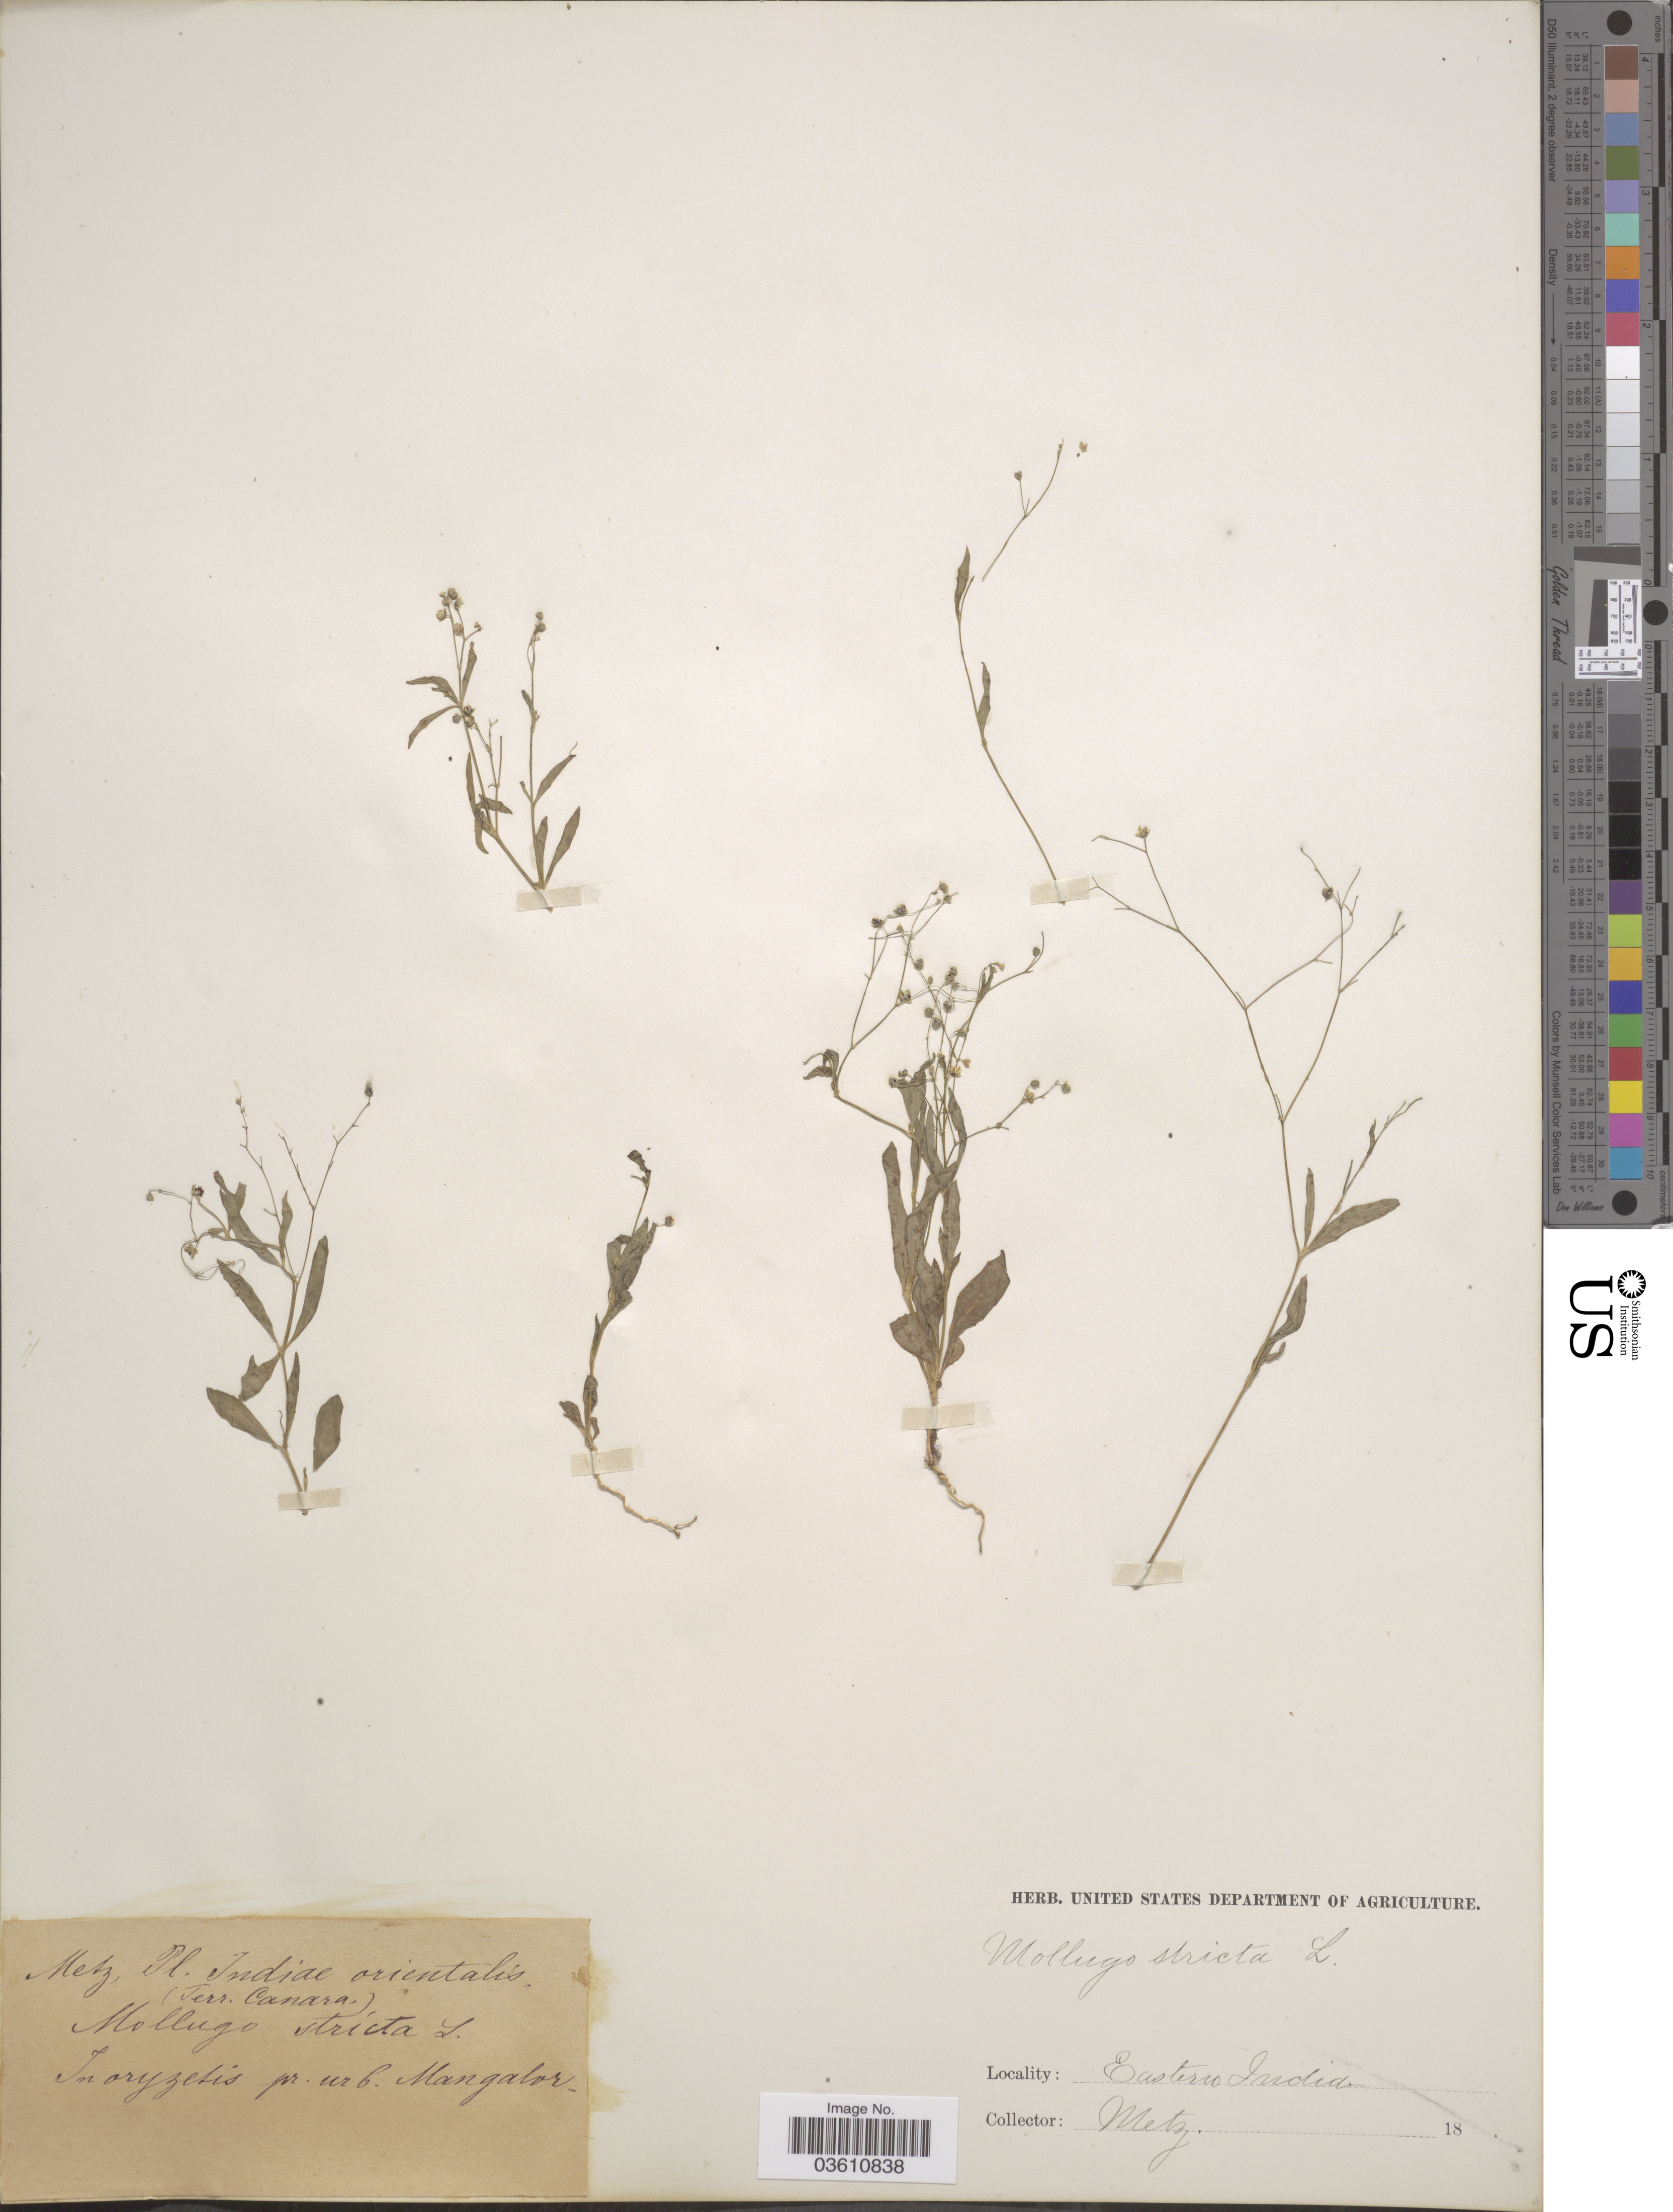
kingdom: Plantae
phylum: Tracheophyta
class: Magnoliopsida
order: Caryophyllales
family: Molluginaceae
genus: Trigastrotheca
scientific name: Trigastrotheca pentaphylla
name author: (L.) Thulin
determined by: Strong, Mark T., (BOT), Smithsonian Institution - National Museum of Natural History (UNITED STATES)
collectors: -. Metz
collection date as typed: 18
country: India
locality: Indiae orientalis. (Terr. Canara) Eastern India. Pr. urb. Mangalor.